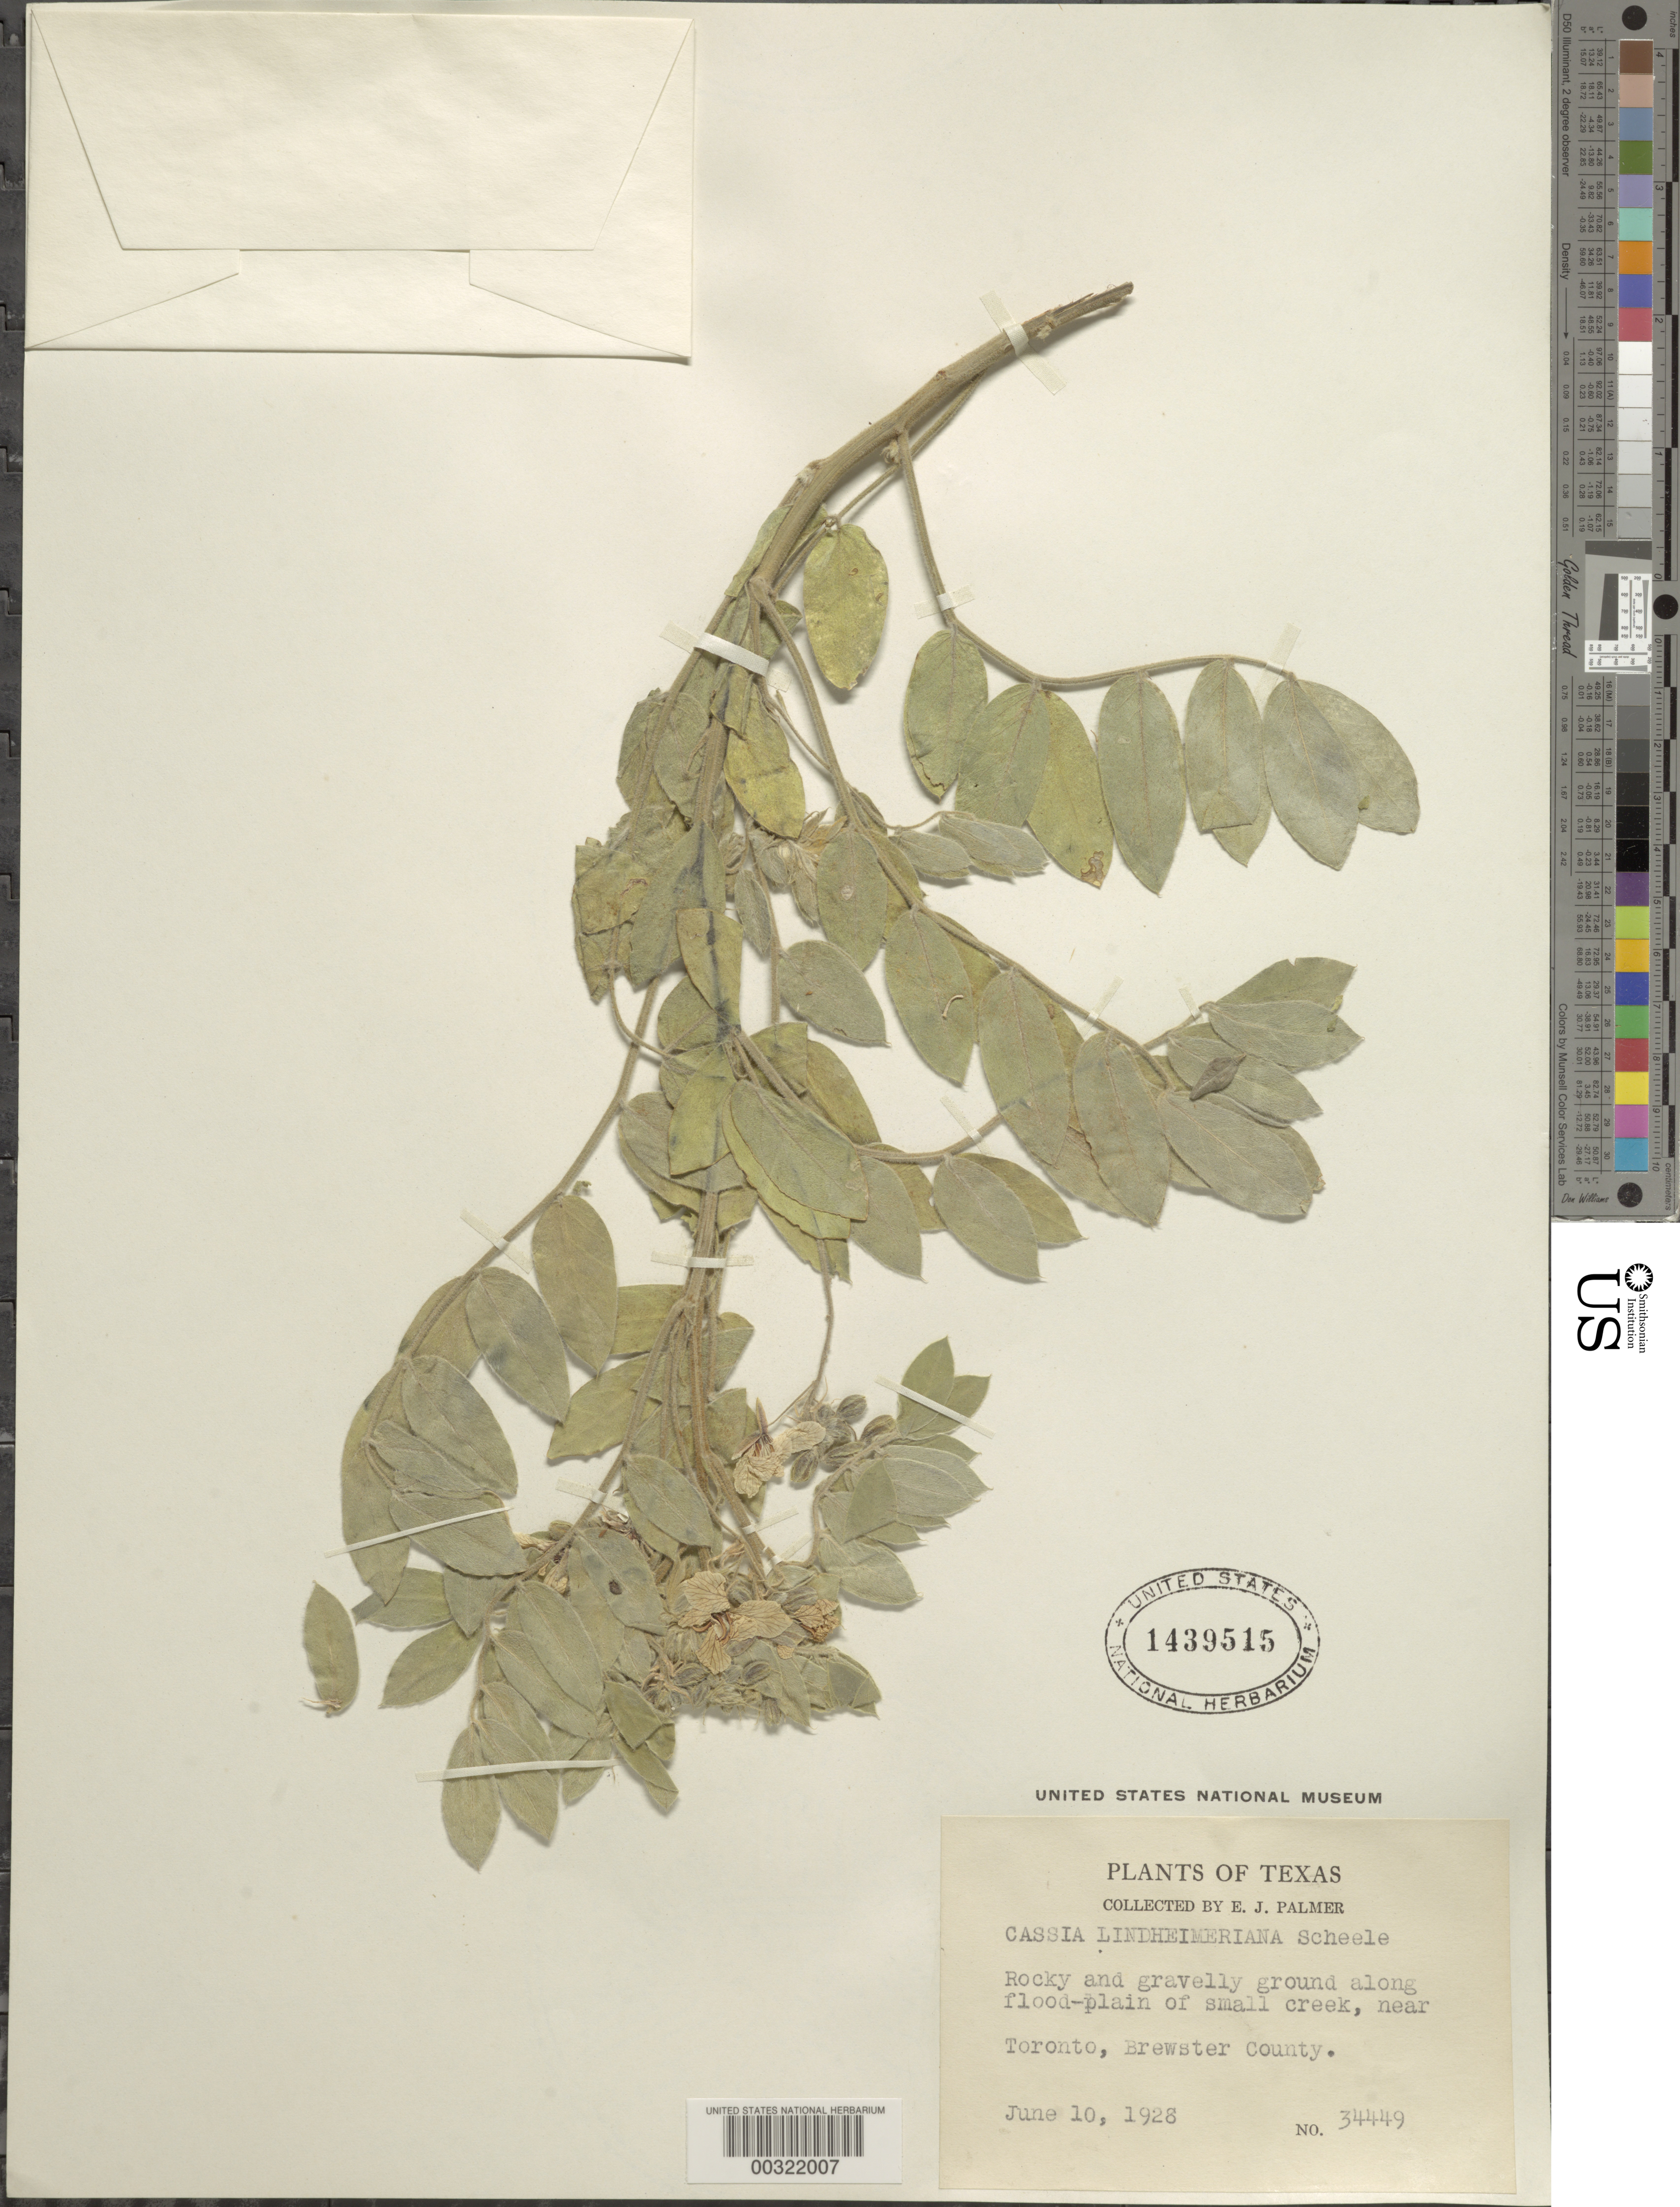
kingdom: Plantae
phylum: Tracheophyta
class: Magnoliopsida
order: Fabales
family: Fabaceae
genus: Senna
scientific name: Senna lindheimeriana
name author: (Scheele) H.S. Irwin & Barneby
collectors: E. J. Palmer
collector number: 34449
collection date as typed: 10 Jun 1928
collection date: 1928-06-10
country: United States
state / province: Texas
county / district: Brewster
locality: Near toronto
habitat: Rocky and gravelly ground along flood plain of small creek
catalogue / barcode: US 1439515